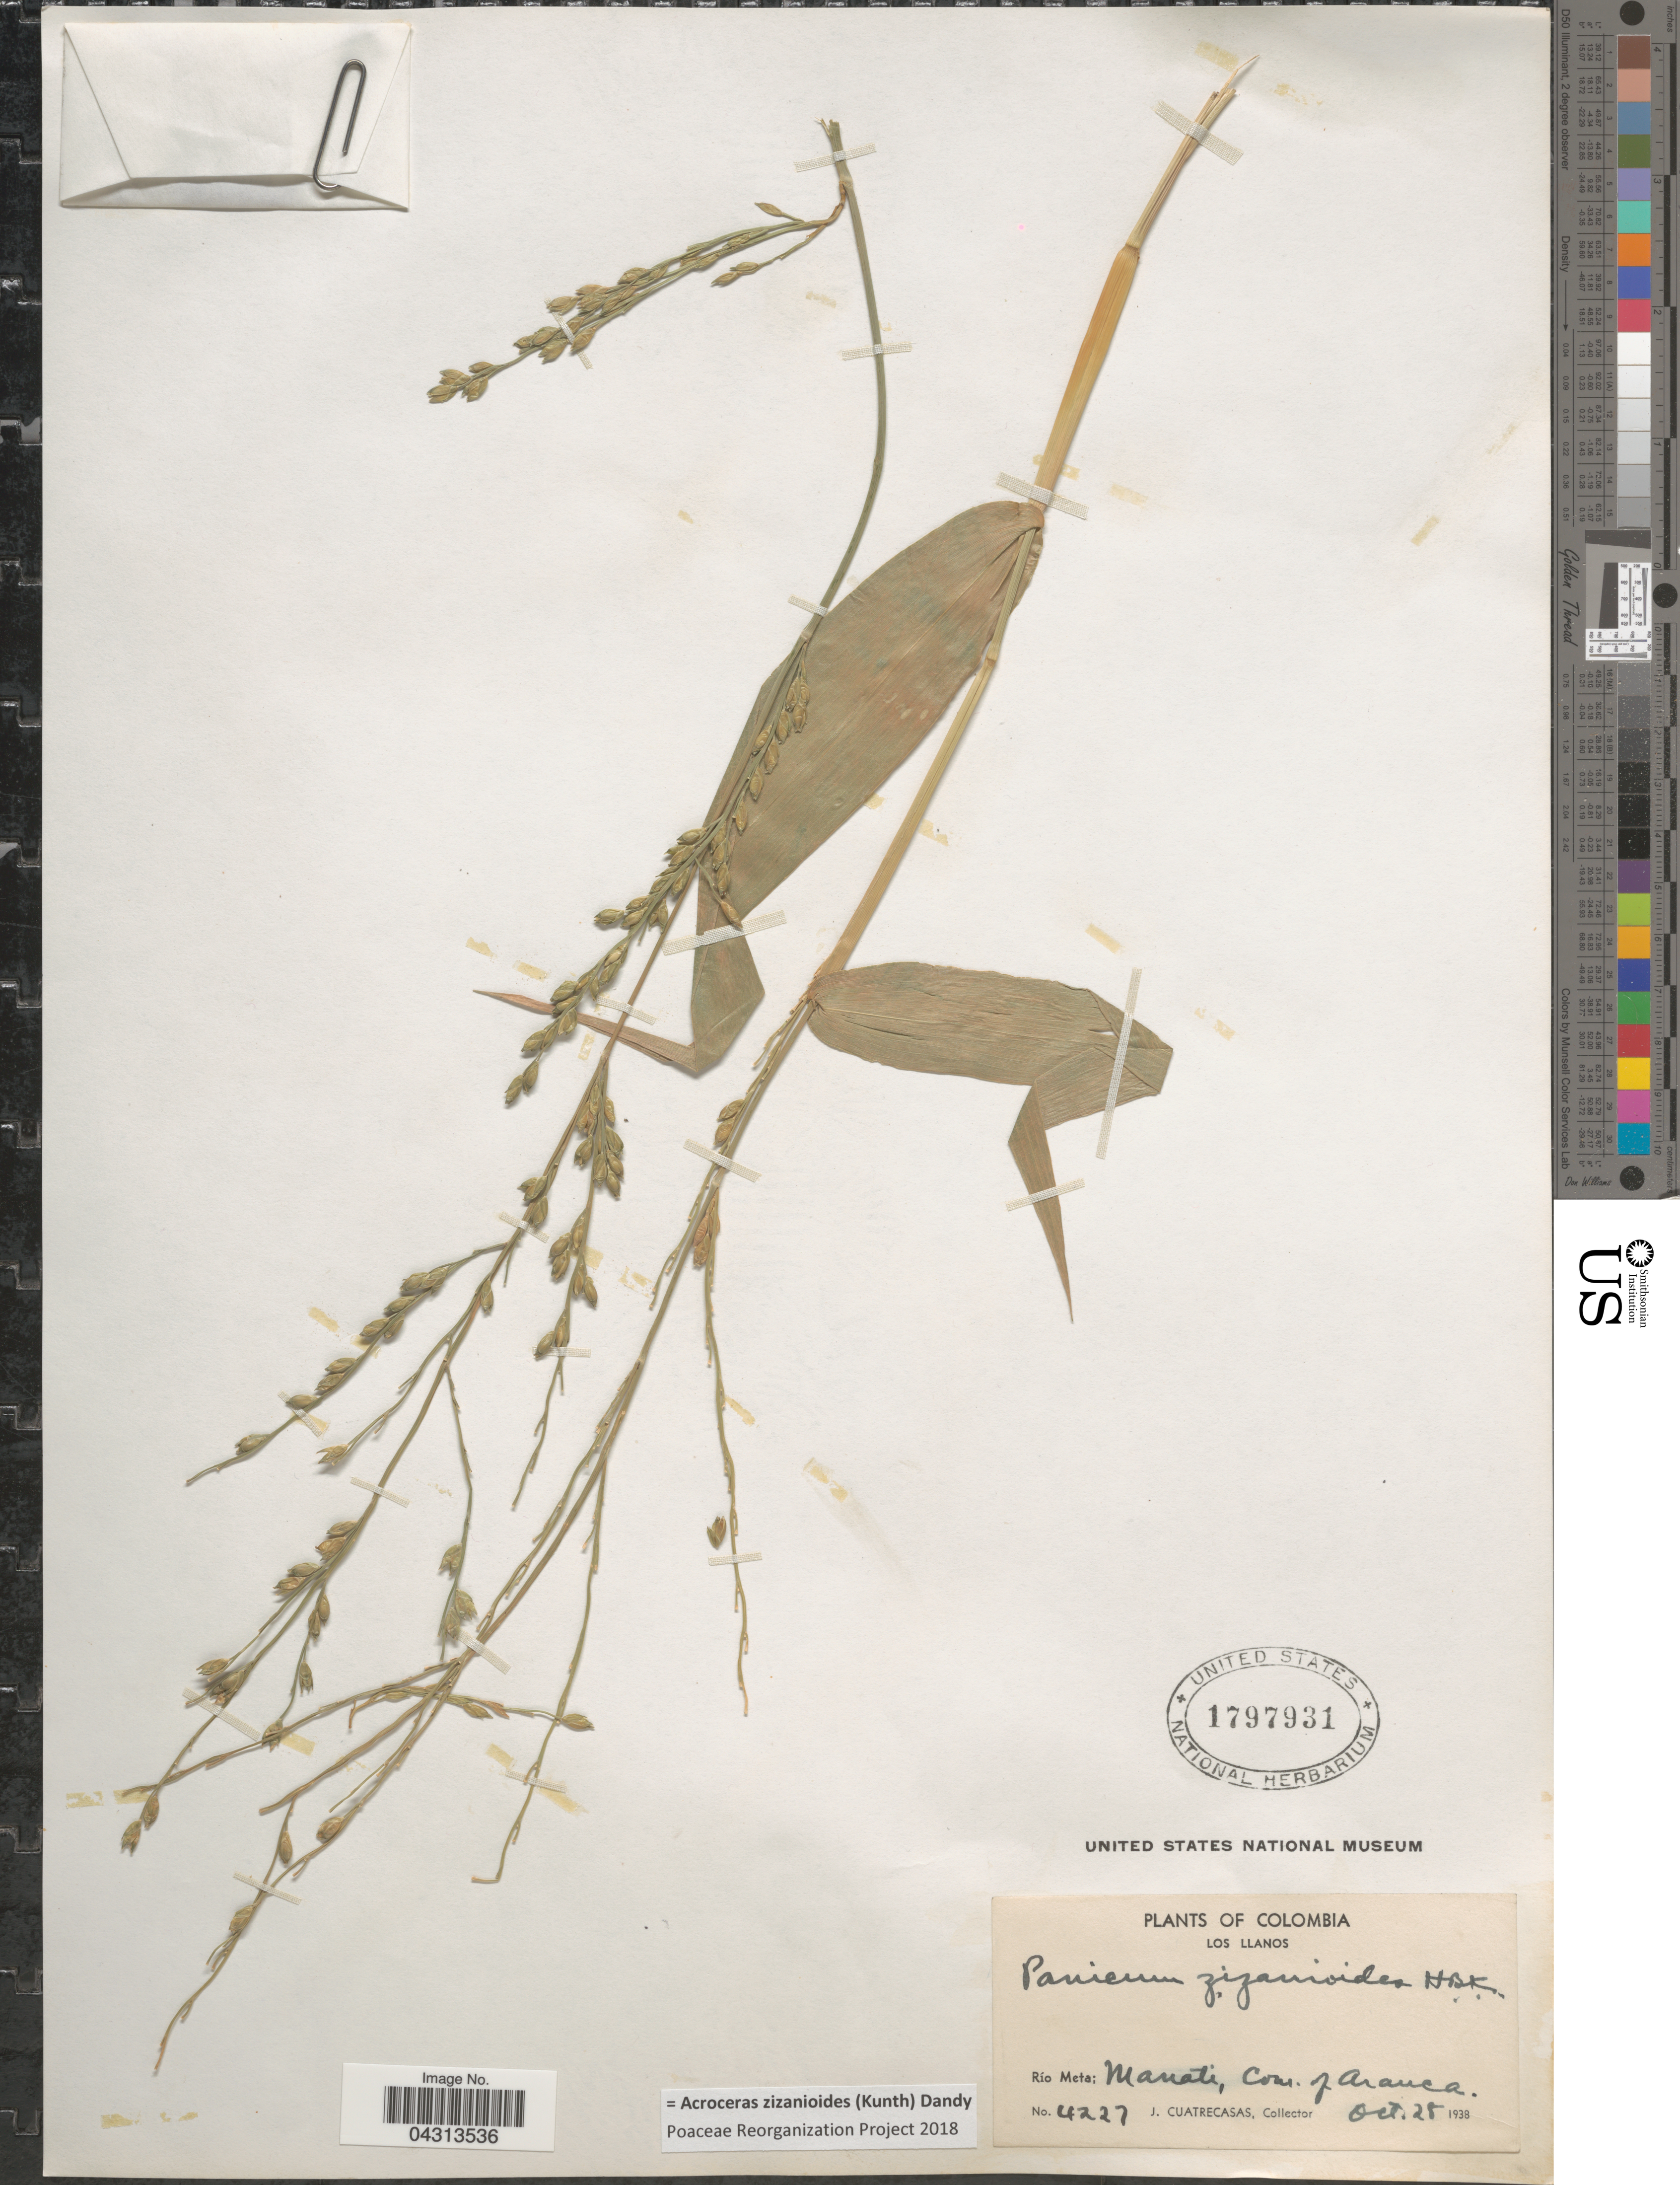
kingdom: Plantae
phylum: Tracheophyta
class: Liliopsida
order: Poales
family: Poaceae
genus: Acroceras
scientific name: Acroceras zizanioides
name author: (Kunth) Dandy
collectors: J. Cuatrecasas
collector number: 4227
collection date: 1938-10-28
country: Colombia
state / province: Meta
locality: Los Llanos. Río Meta; Manati, cons [interpreted]. of Arauca.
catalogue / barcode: US 1797931